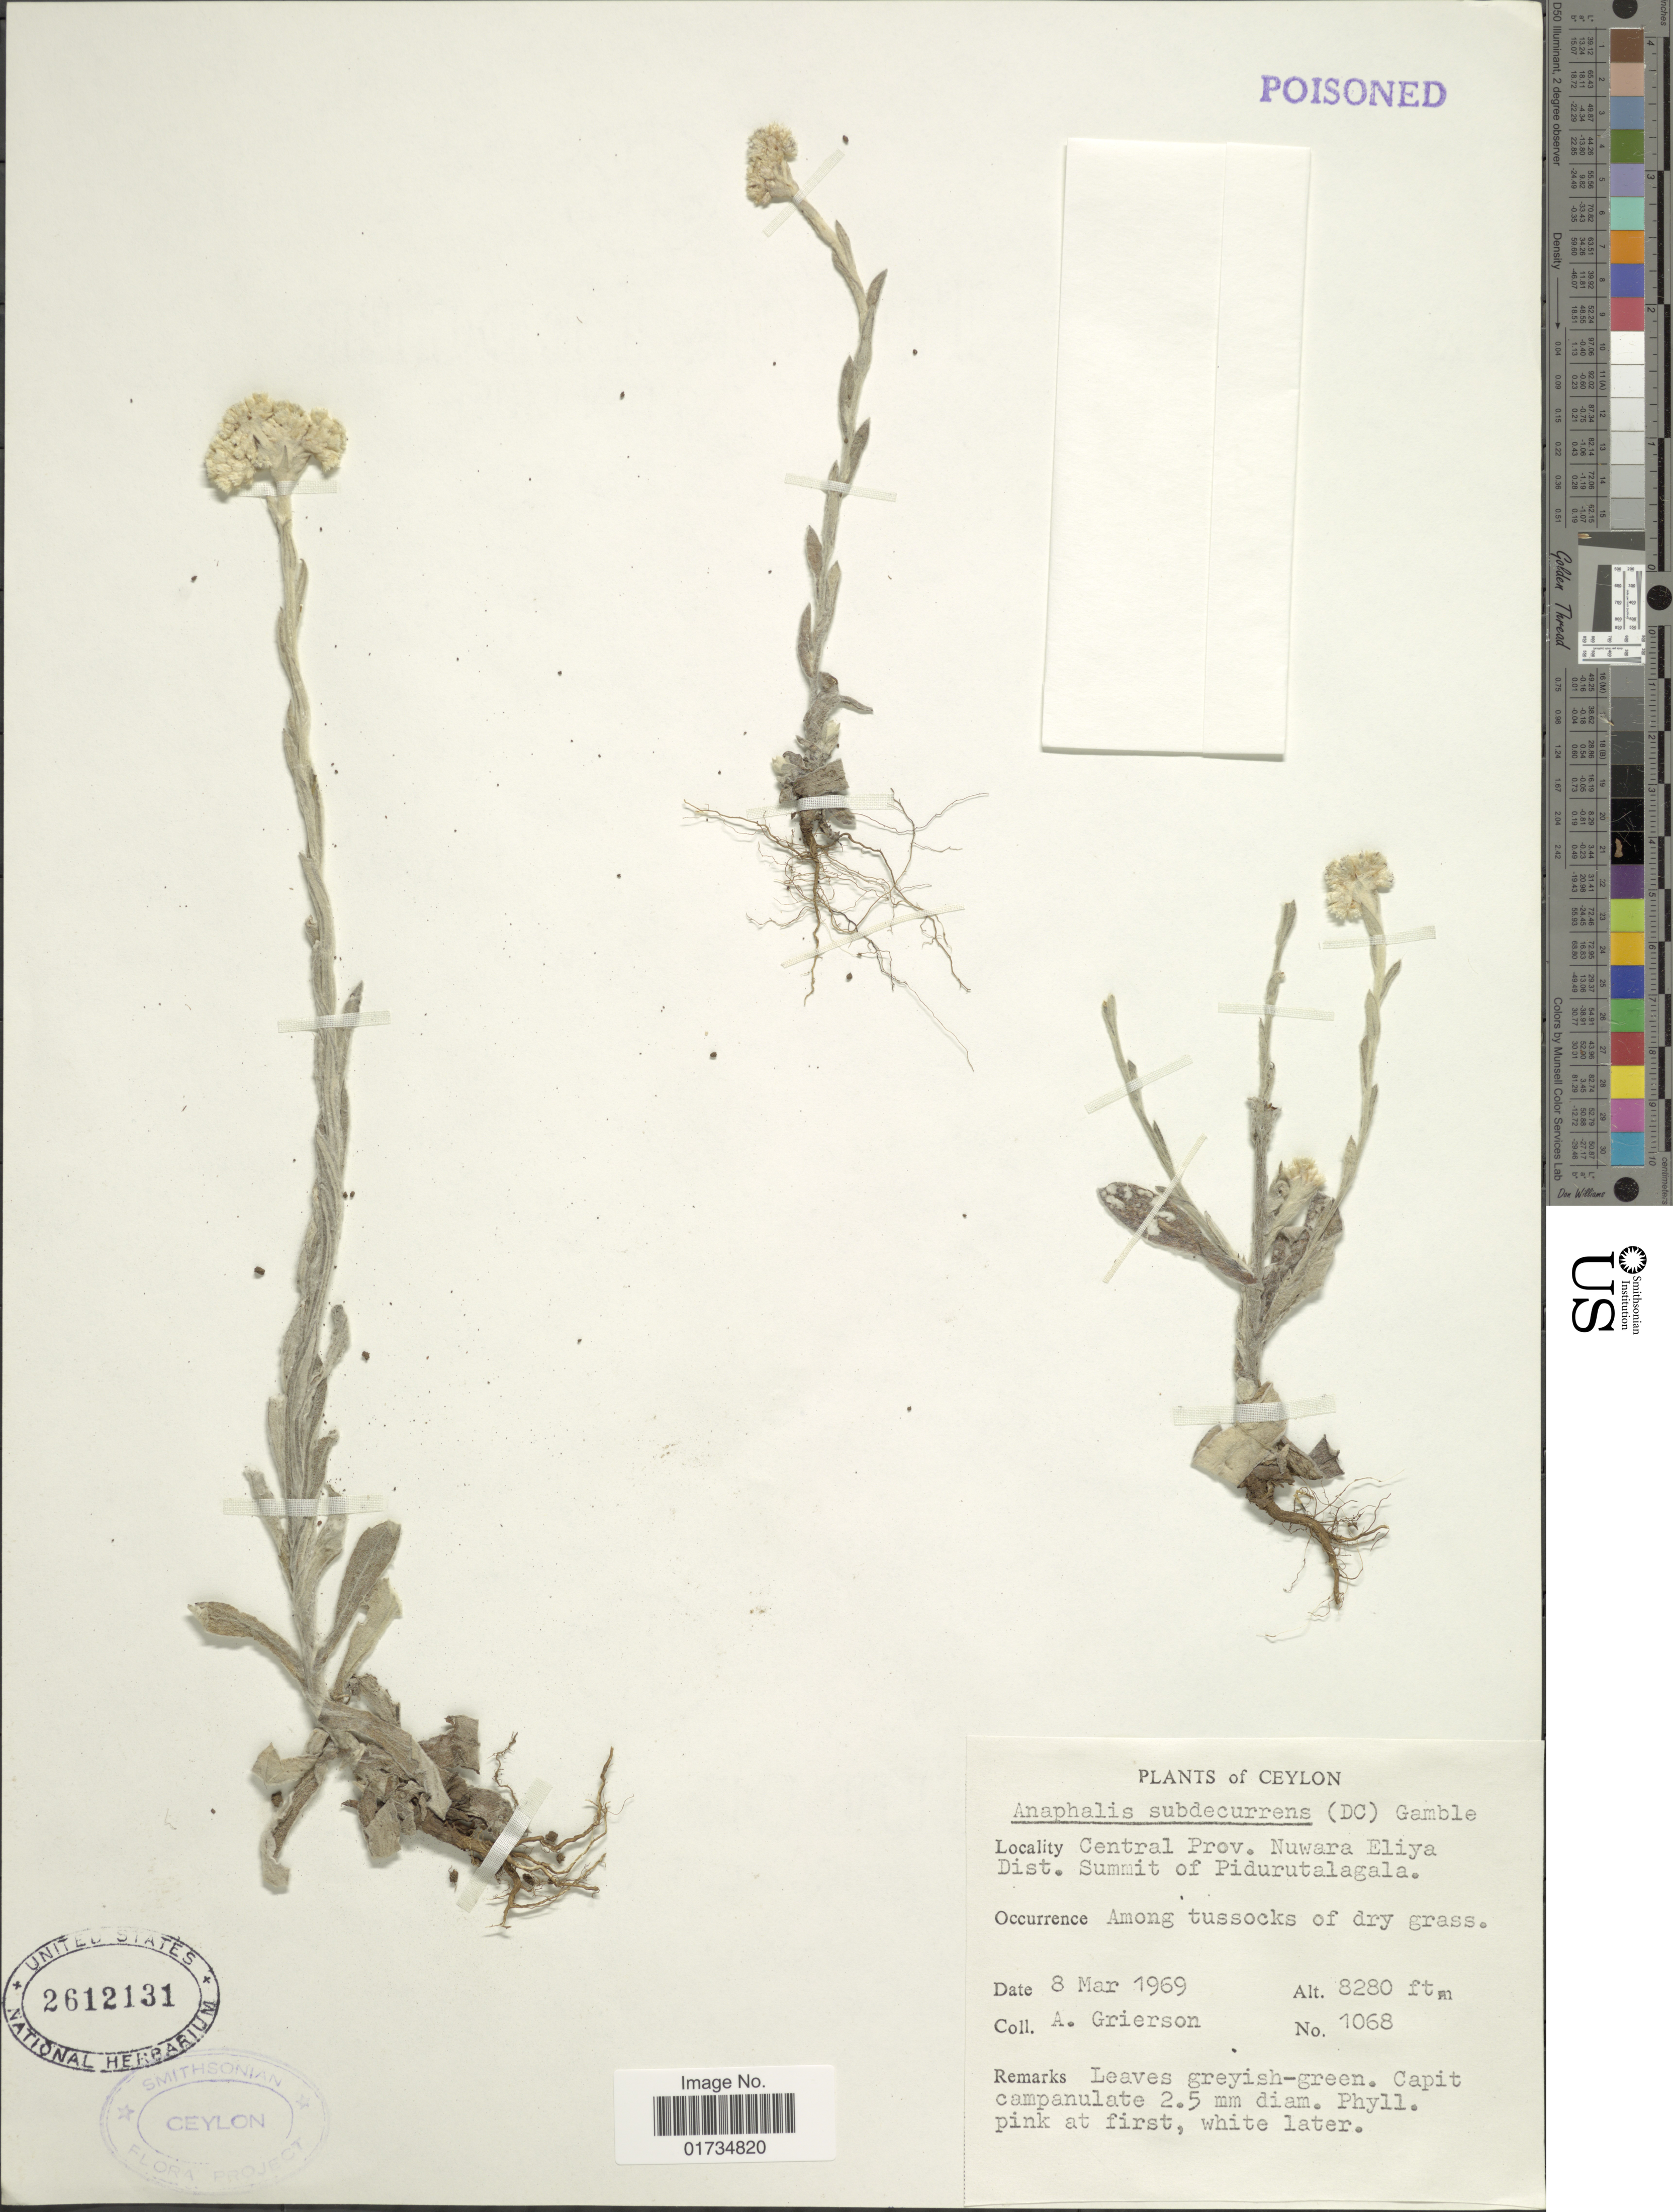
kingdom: Plantae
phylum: Tracheophyta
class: Magnoliopsida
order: Asterales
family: Asteraceae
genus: Anaphalis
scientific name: Anaphalis subdecurrens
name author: (DC.) Gamble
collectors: A. Grierson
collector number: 1068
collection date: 1969-03-08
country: Sri Lanka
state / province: Central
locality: Ceylon. Central Prov. Nuwara Eliya Dist. Summit of pidurutalagala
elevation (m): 2524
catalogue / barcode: US 2612131